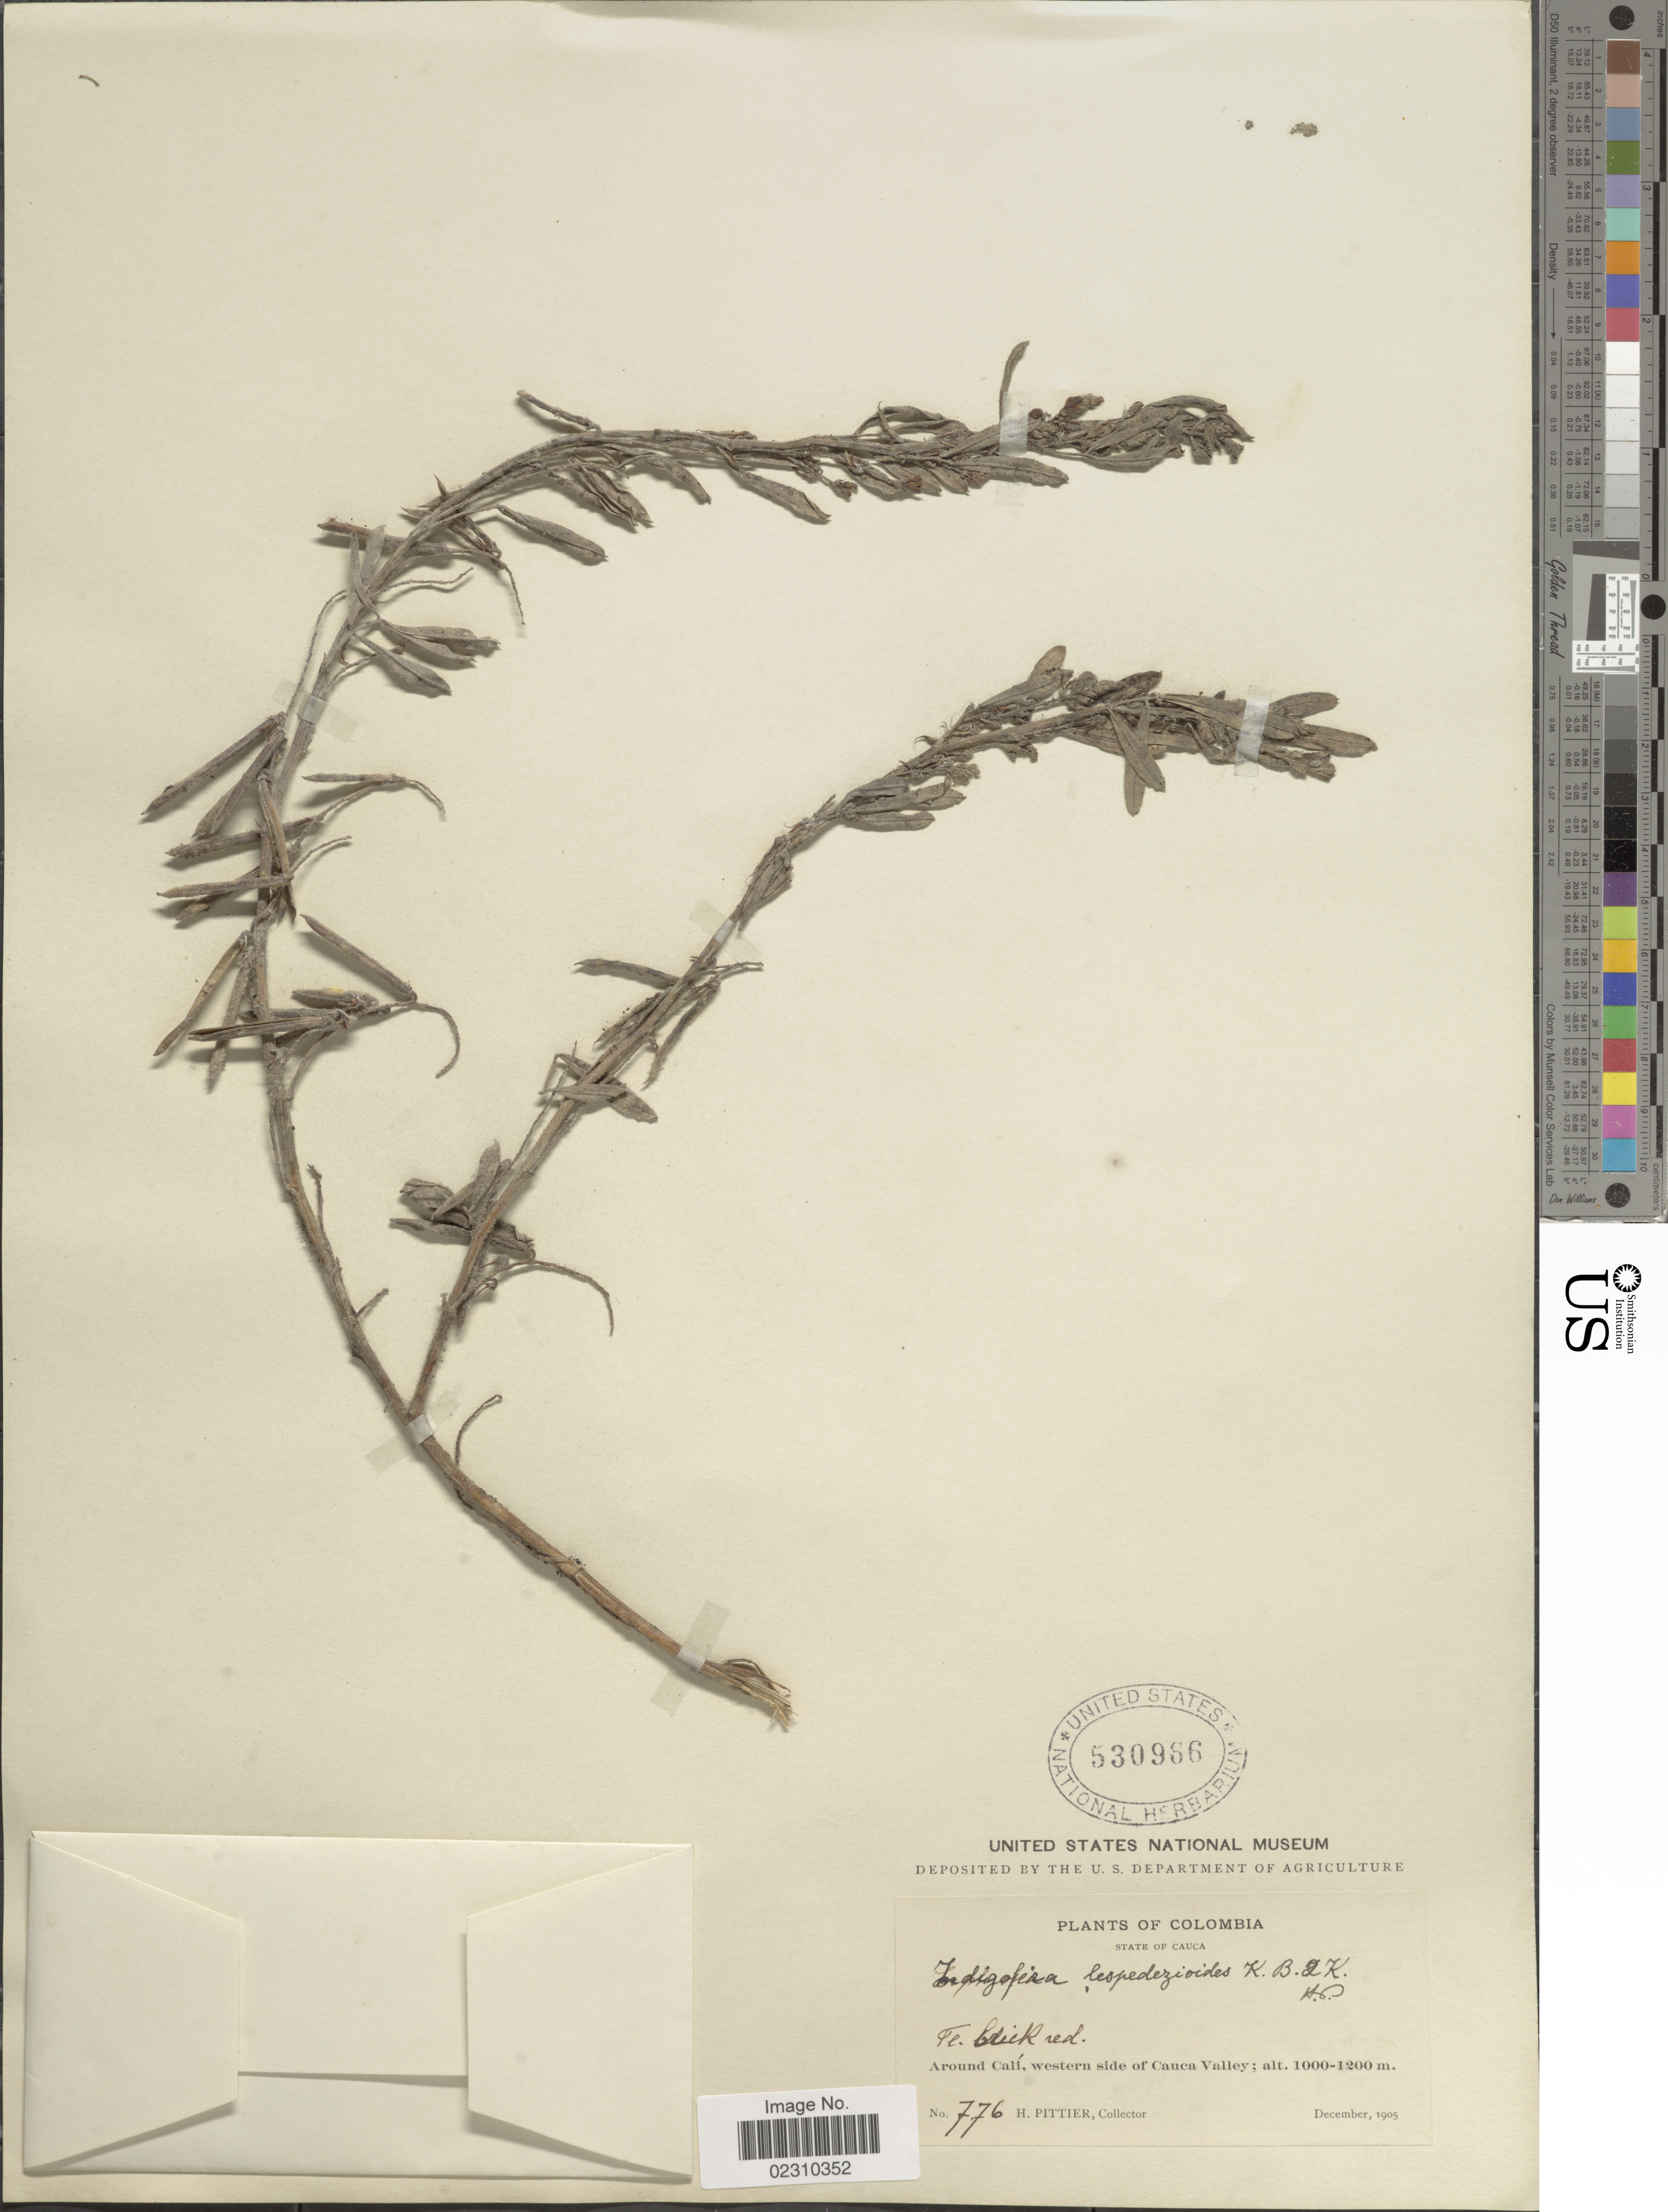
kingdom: Plantae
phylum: Tracheophyta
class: Magnoliopsida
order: Fabales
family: Fabaceae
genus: Indigofera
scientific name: Indigofera lespedezioides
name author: Kunth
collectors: H. F. Pittier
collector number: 776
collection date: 1905-12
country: Colombia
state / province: Cauca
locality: Around Cali, western side of Cauca Valley.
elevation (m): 1000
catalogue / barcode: US 530966